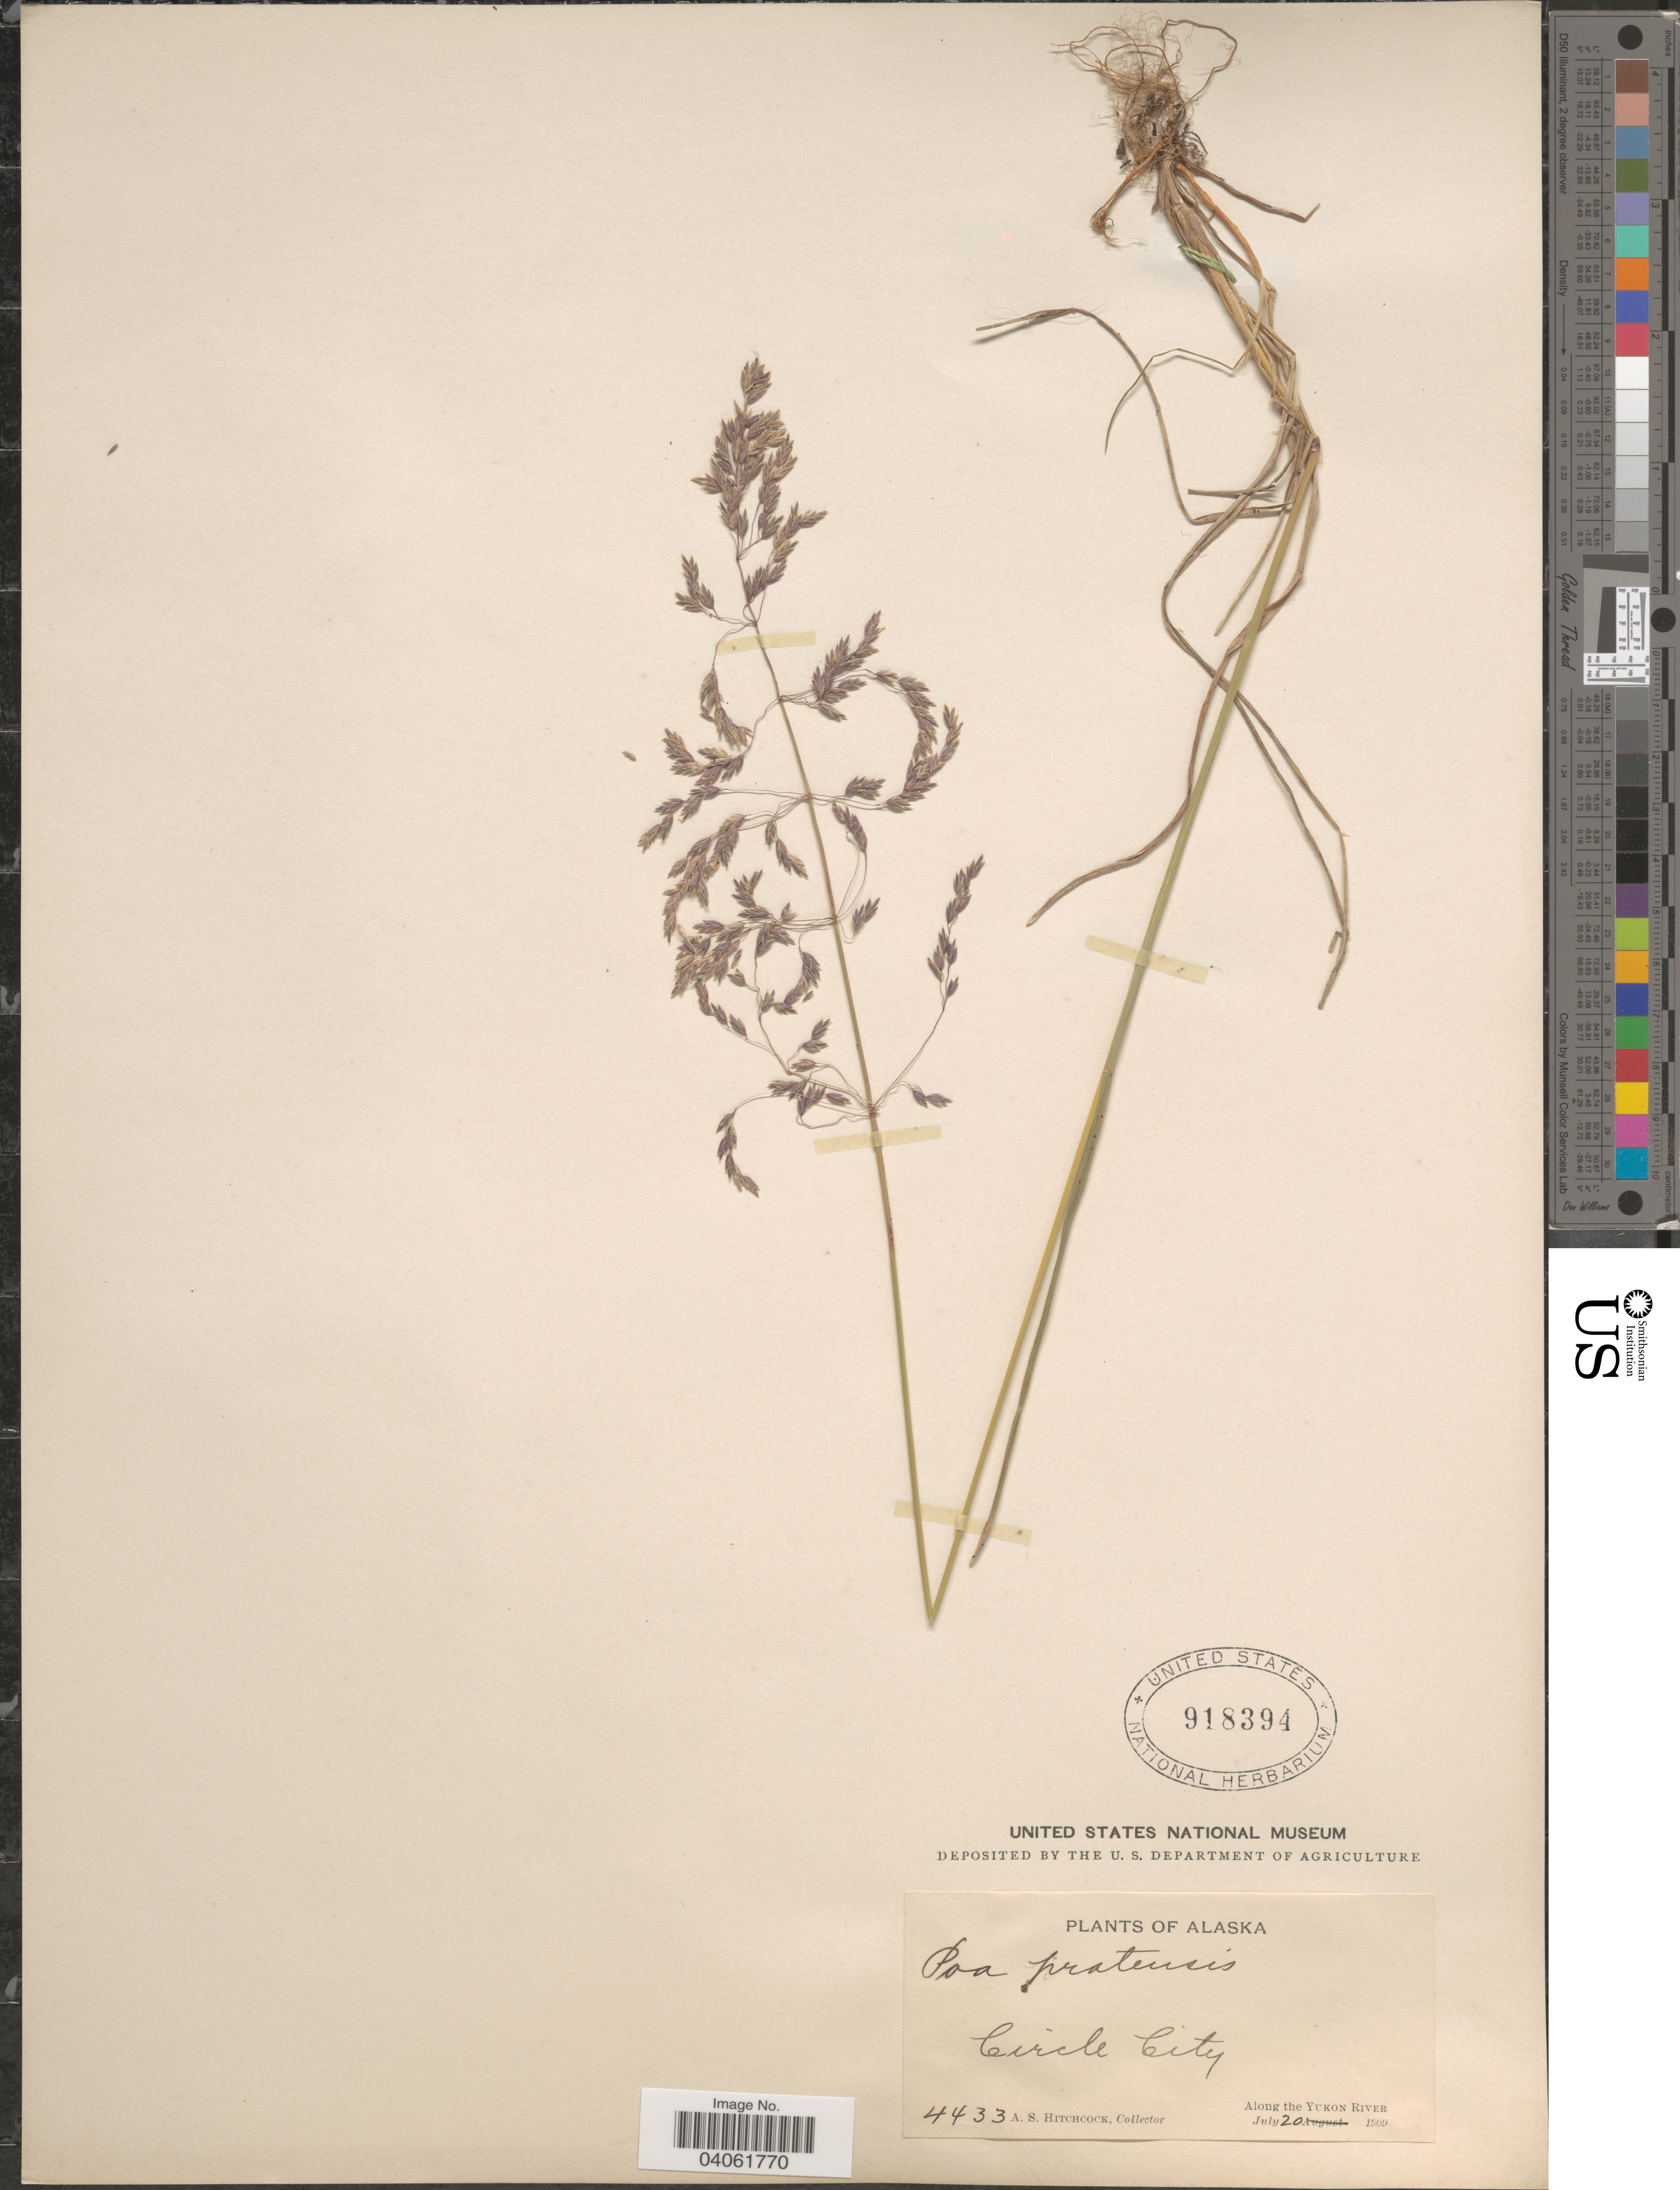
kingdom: Plantae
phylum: Tracheophyta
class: Liliopsida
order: Poales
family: Poaceae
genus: Poa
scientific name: Poa pratensis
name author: L.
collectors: A. S. Hitchcock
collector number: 4433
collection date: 1909-07-20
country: United States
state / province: Alaska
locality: Circle City. Along the Yukon River.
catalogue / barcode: US 918394